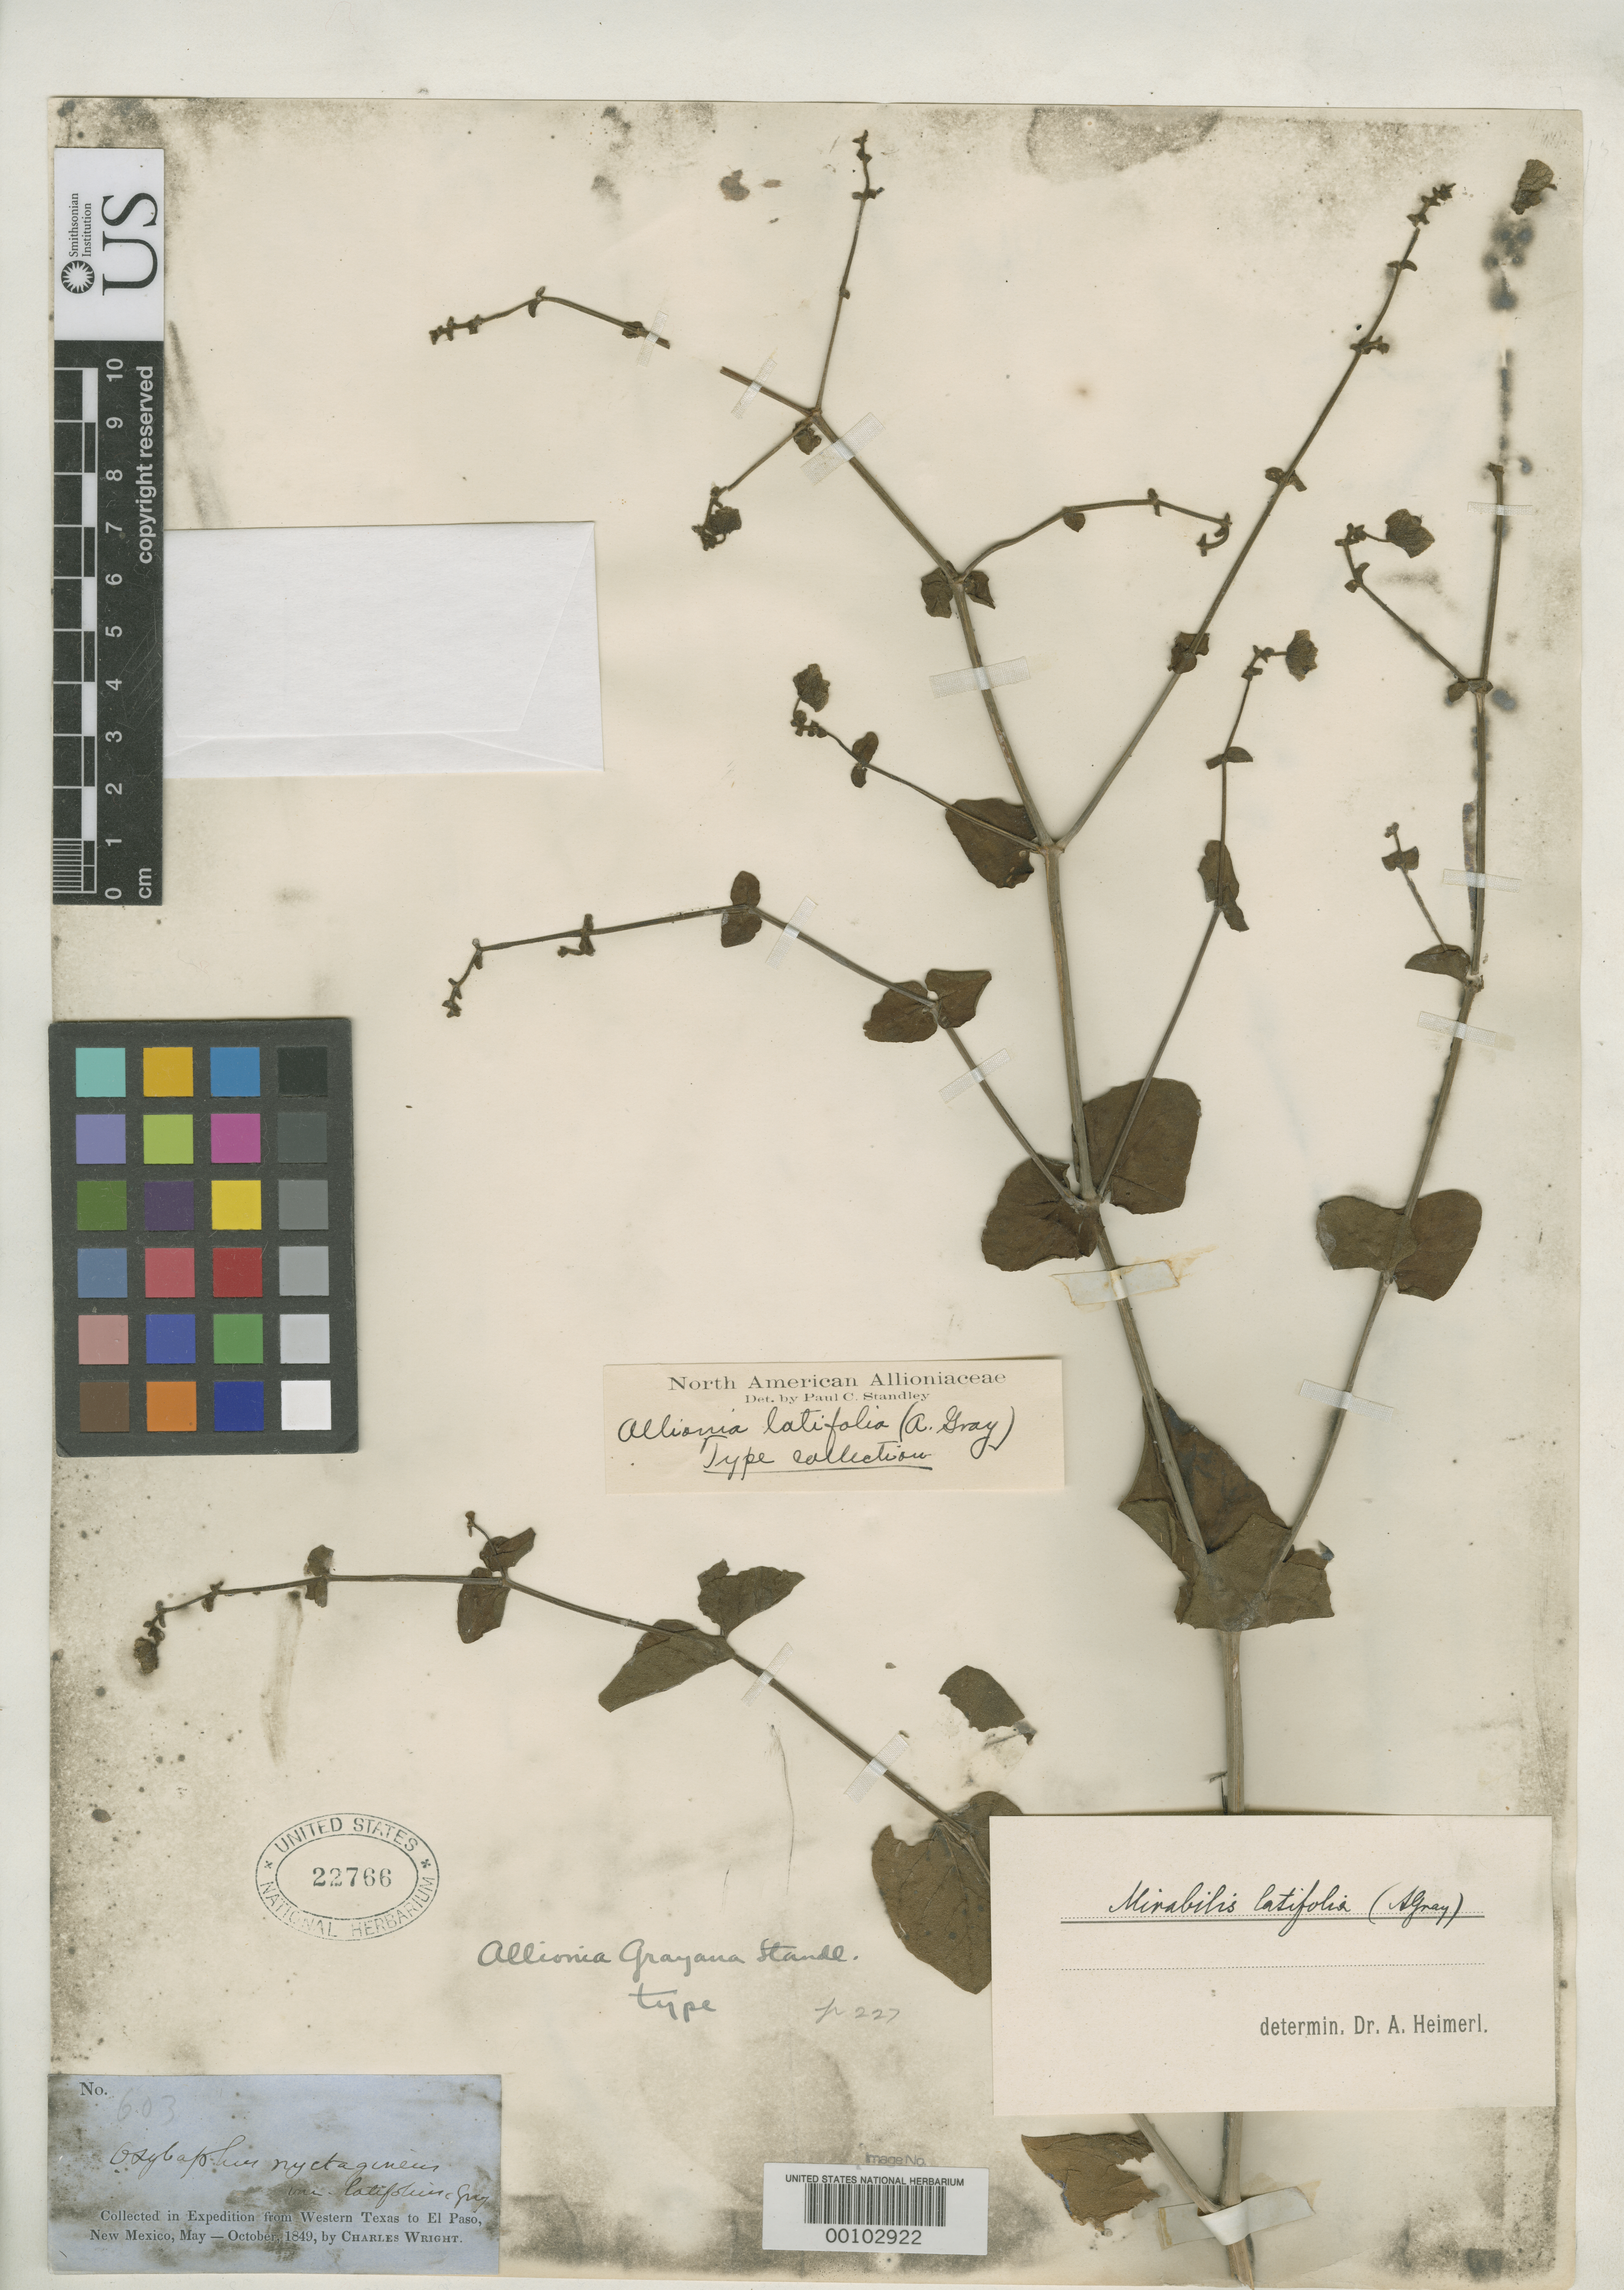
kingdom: Plantae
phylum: Tracheophyta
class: Magnoliopsida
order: Caryophyllales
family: Nyctaginaceae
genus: Allionia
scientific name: Allionia grayana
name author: Standl.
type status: Holotype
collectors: C. Wright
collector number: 603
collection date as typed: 1849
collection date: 1849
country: United States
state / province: Texas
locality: Western Texas.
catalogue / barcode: US 22766